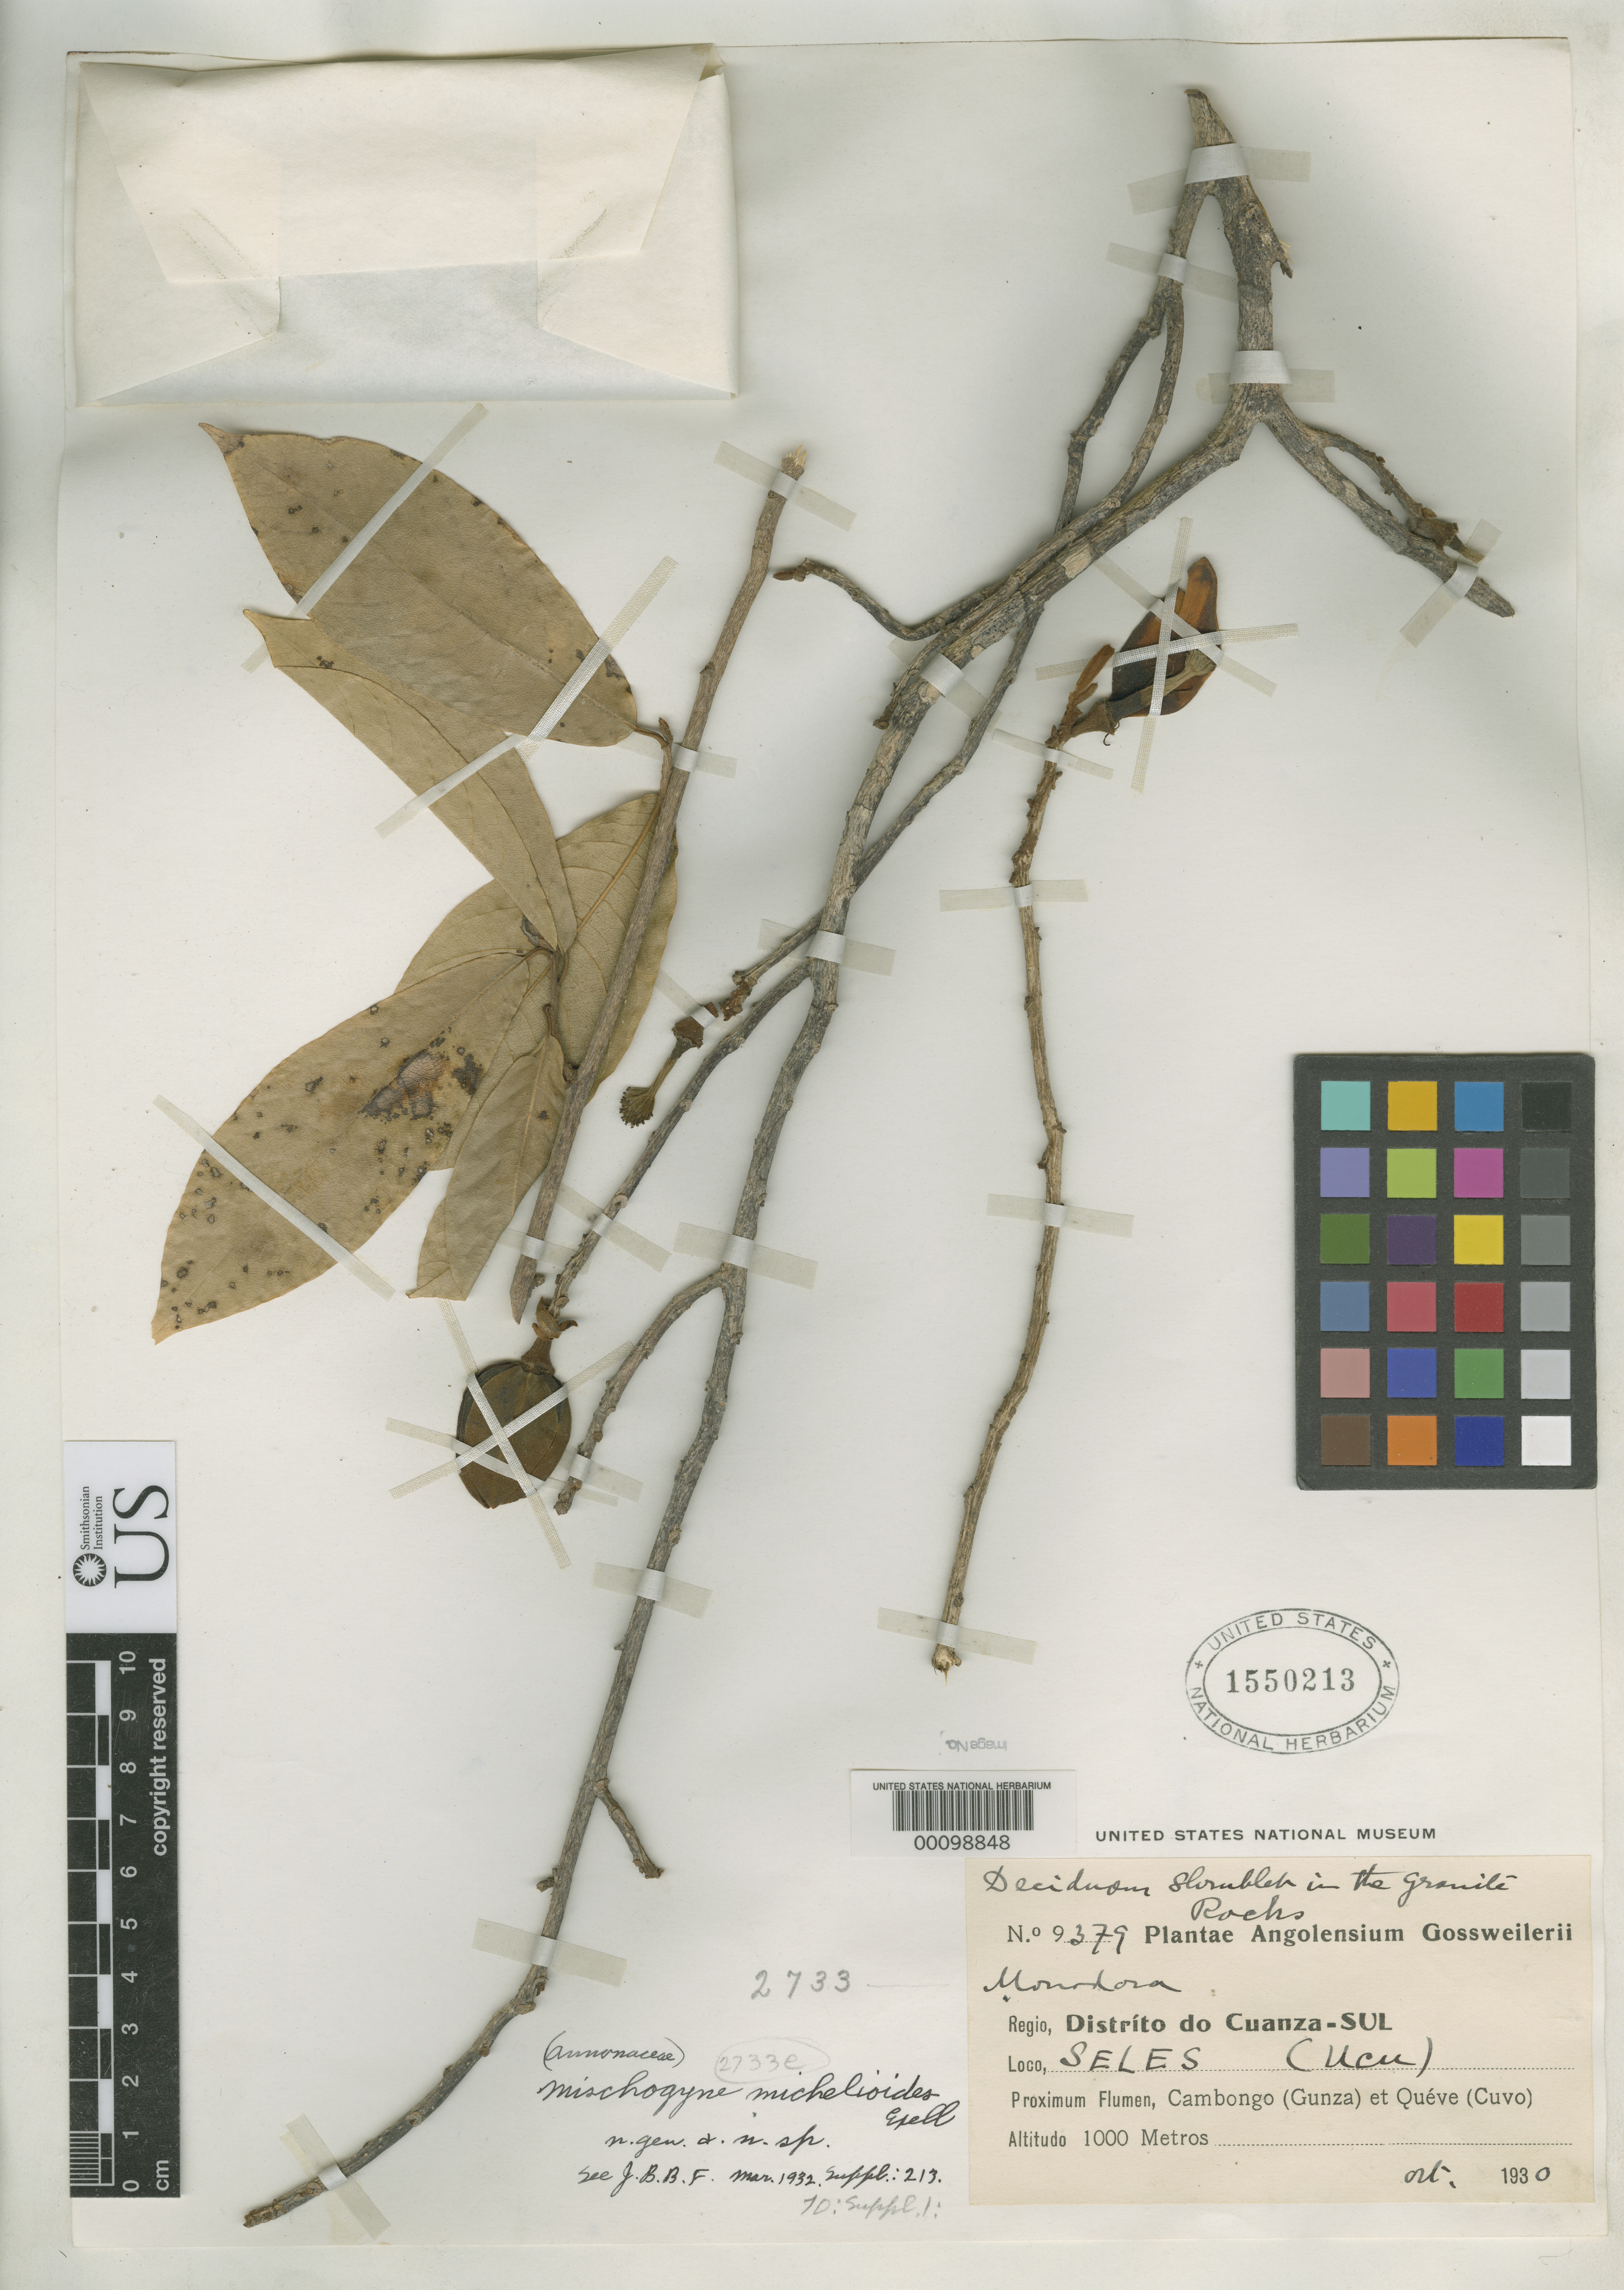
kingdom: Plantae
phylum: Tracheophyta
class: Magnoliopsida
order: Magnoliales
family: Annonaceae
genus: Mischogyne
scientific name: Mischogyne michelioides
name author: Exell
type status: Isotype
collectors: J. Gossweiler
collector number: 9379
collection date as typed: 1930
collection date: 1930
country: Angola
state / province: Cuanza Sul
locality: Seles (Ucu), near Cambongo and Queve Rivers.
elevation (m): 1000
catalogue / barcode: US 1550213